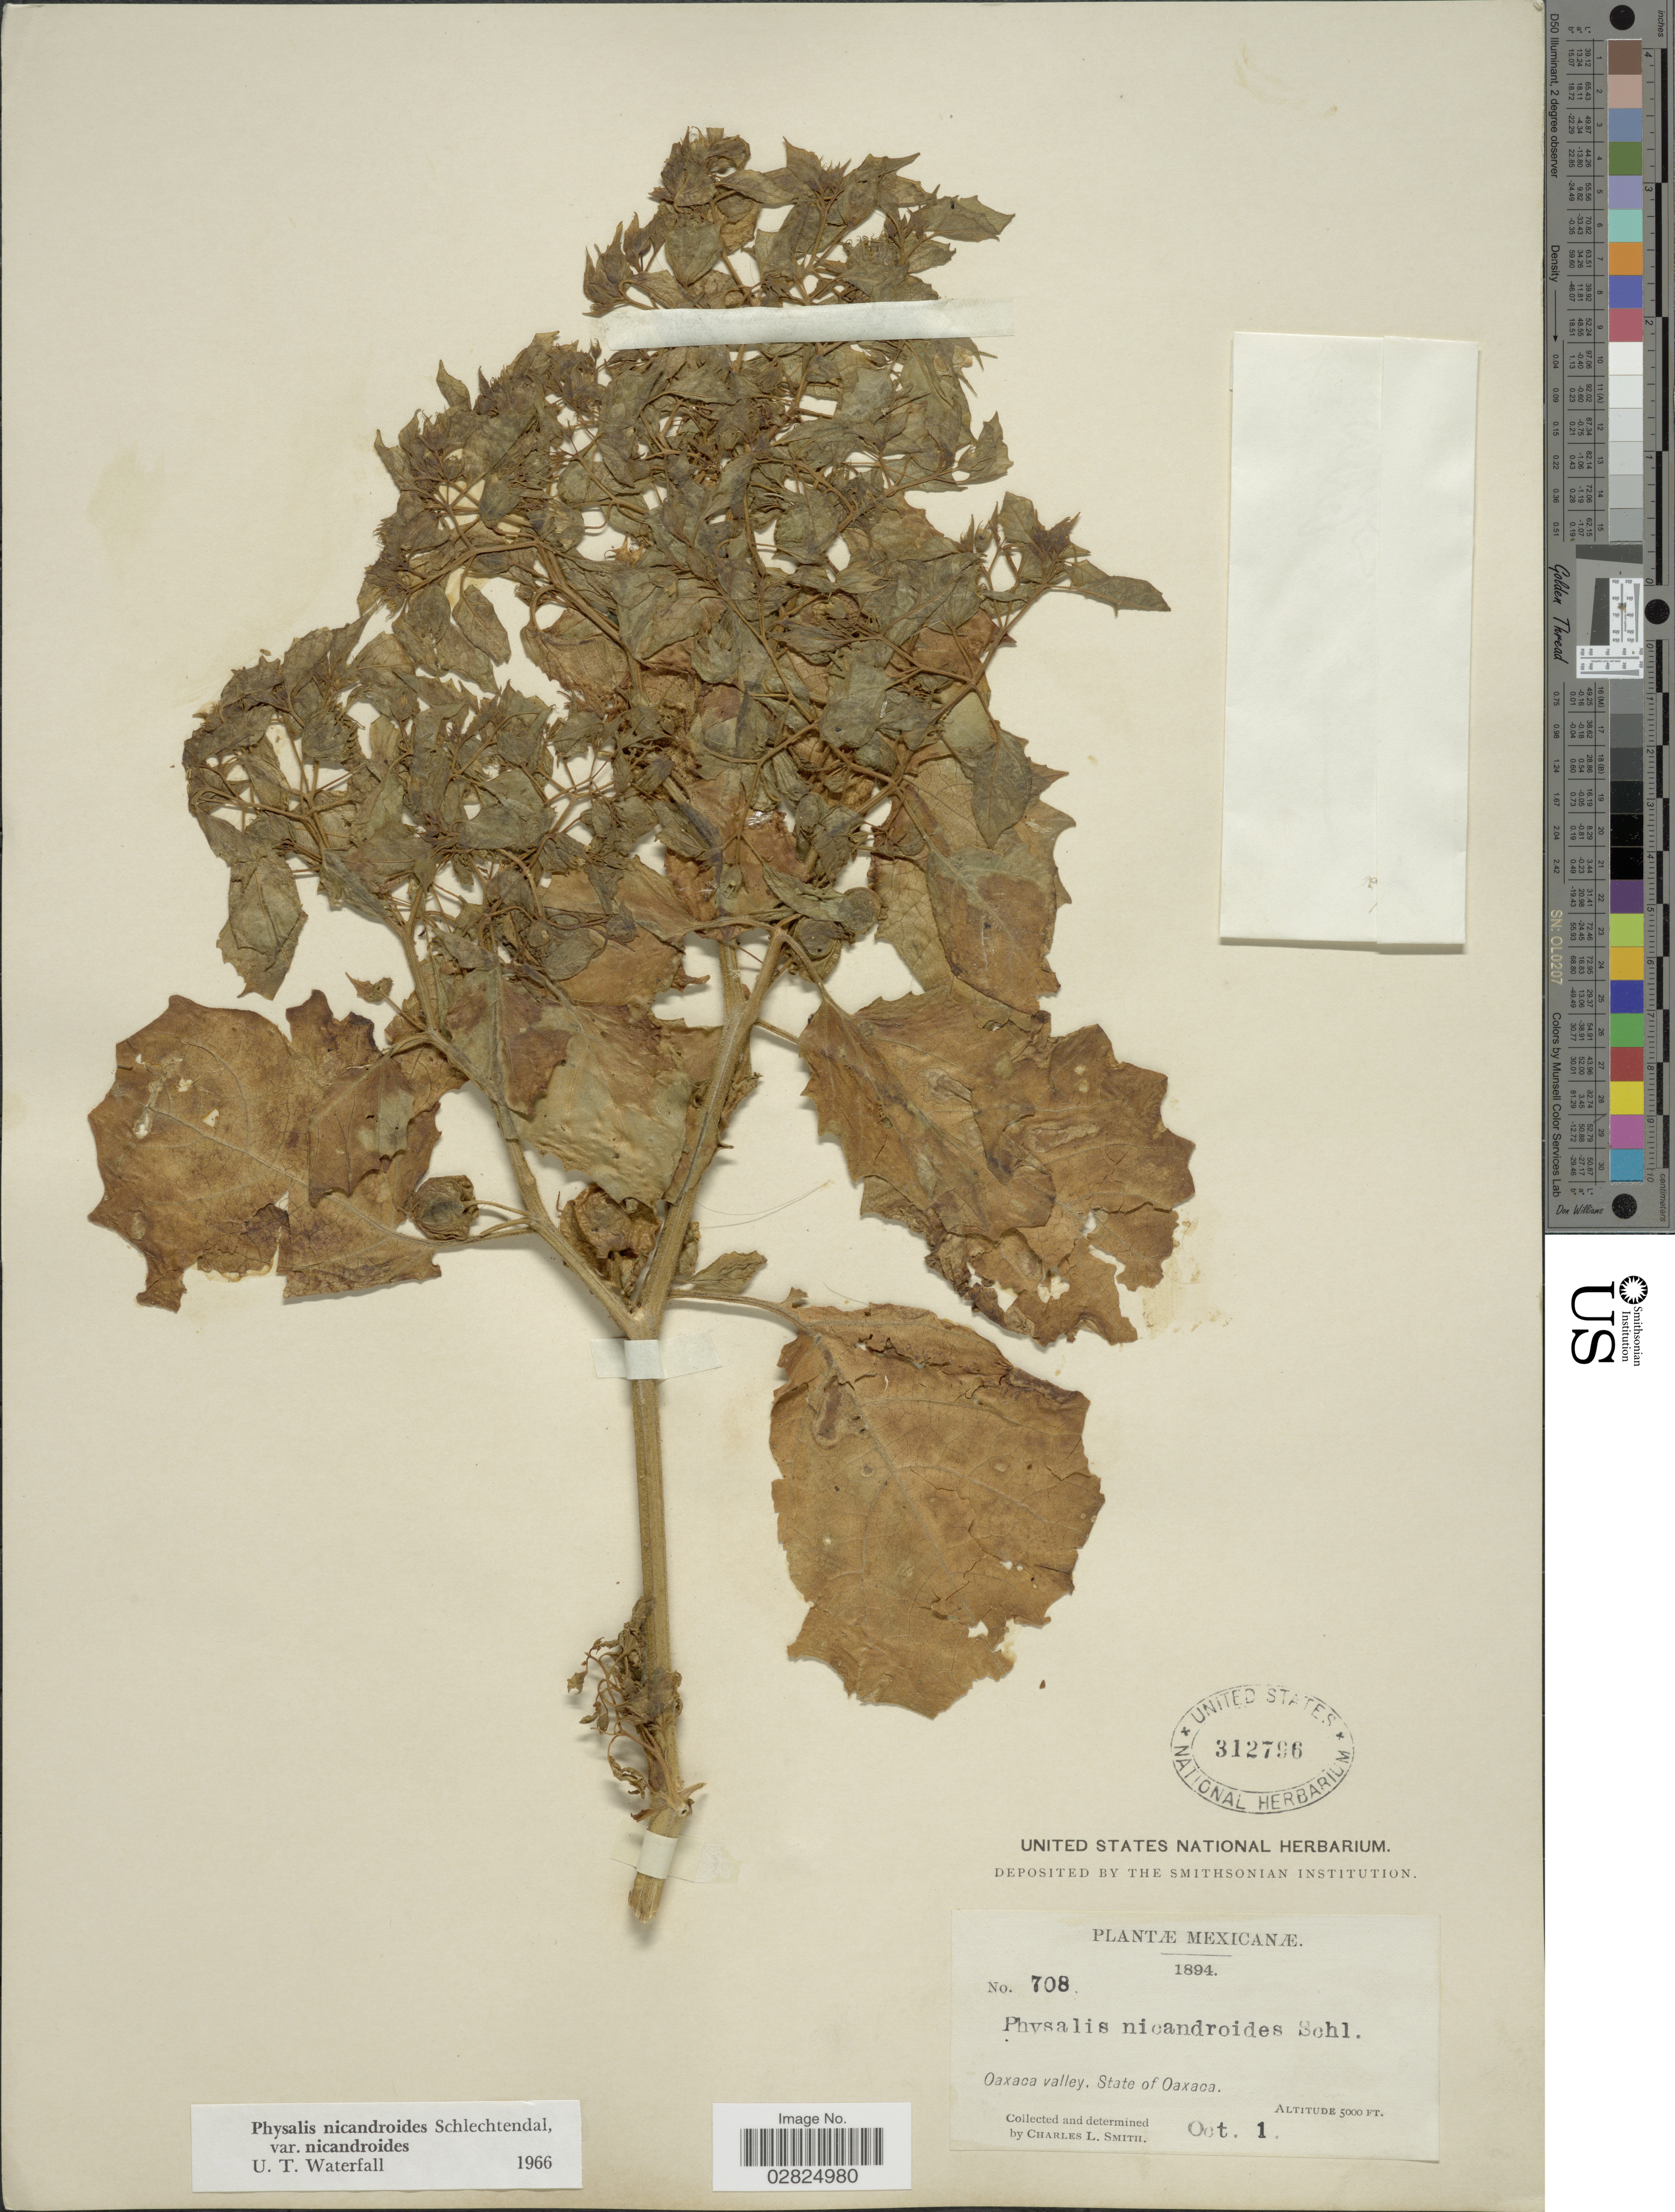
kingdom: Plantae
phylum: Tracheophyta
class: Magnoliopsida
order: Solanales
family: Solanaceae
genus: Physalis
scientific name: Physalis nicandroides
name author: Schltdl.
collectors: C. L. Smith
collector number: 708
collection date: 1894-10-01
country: Mexico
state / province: Oaxaca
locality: Oaxaca valley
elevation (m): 1524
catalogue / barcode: US 312796